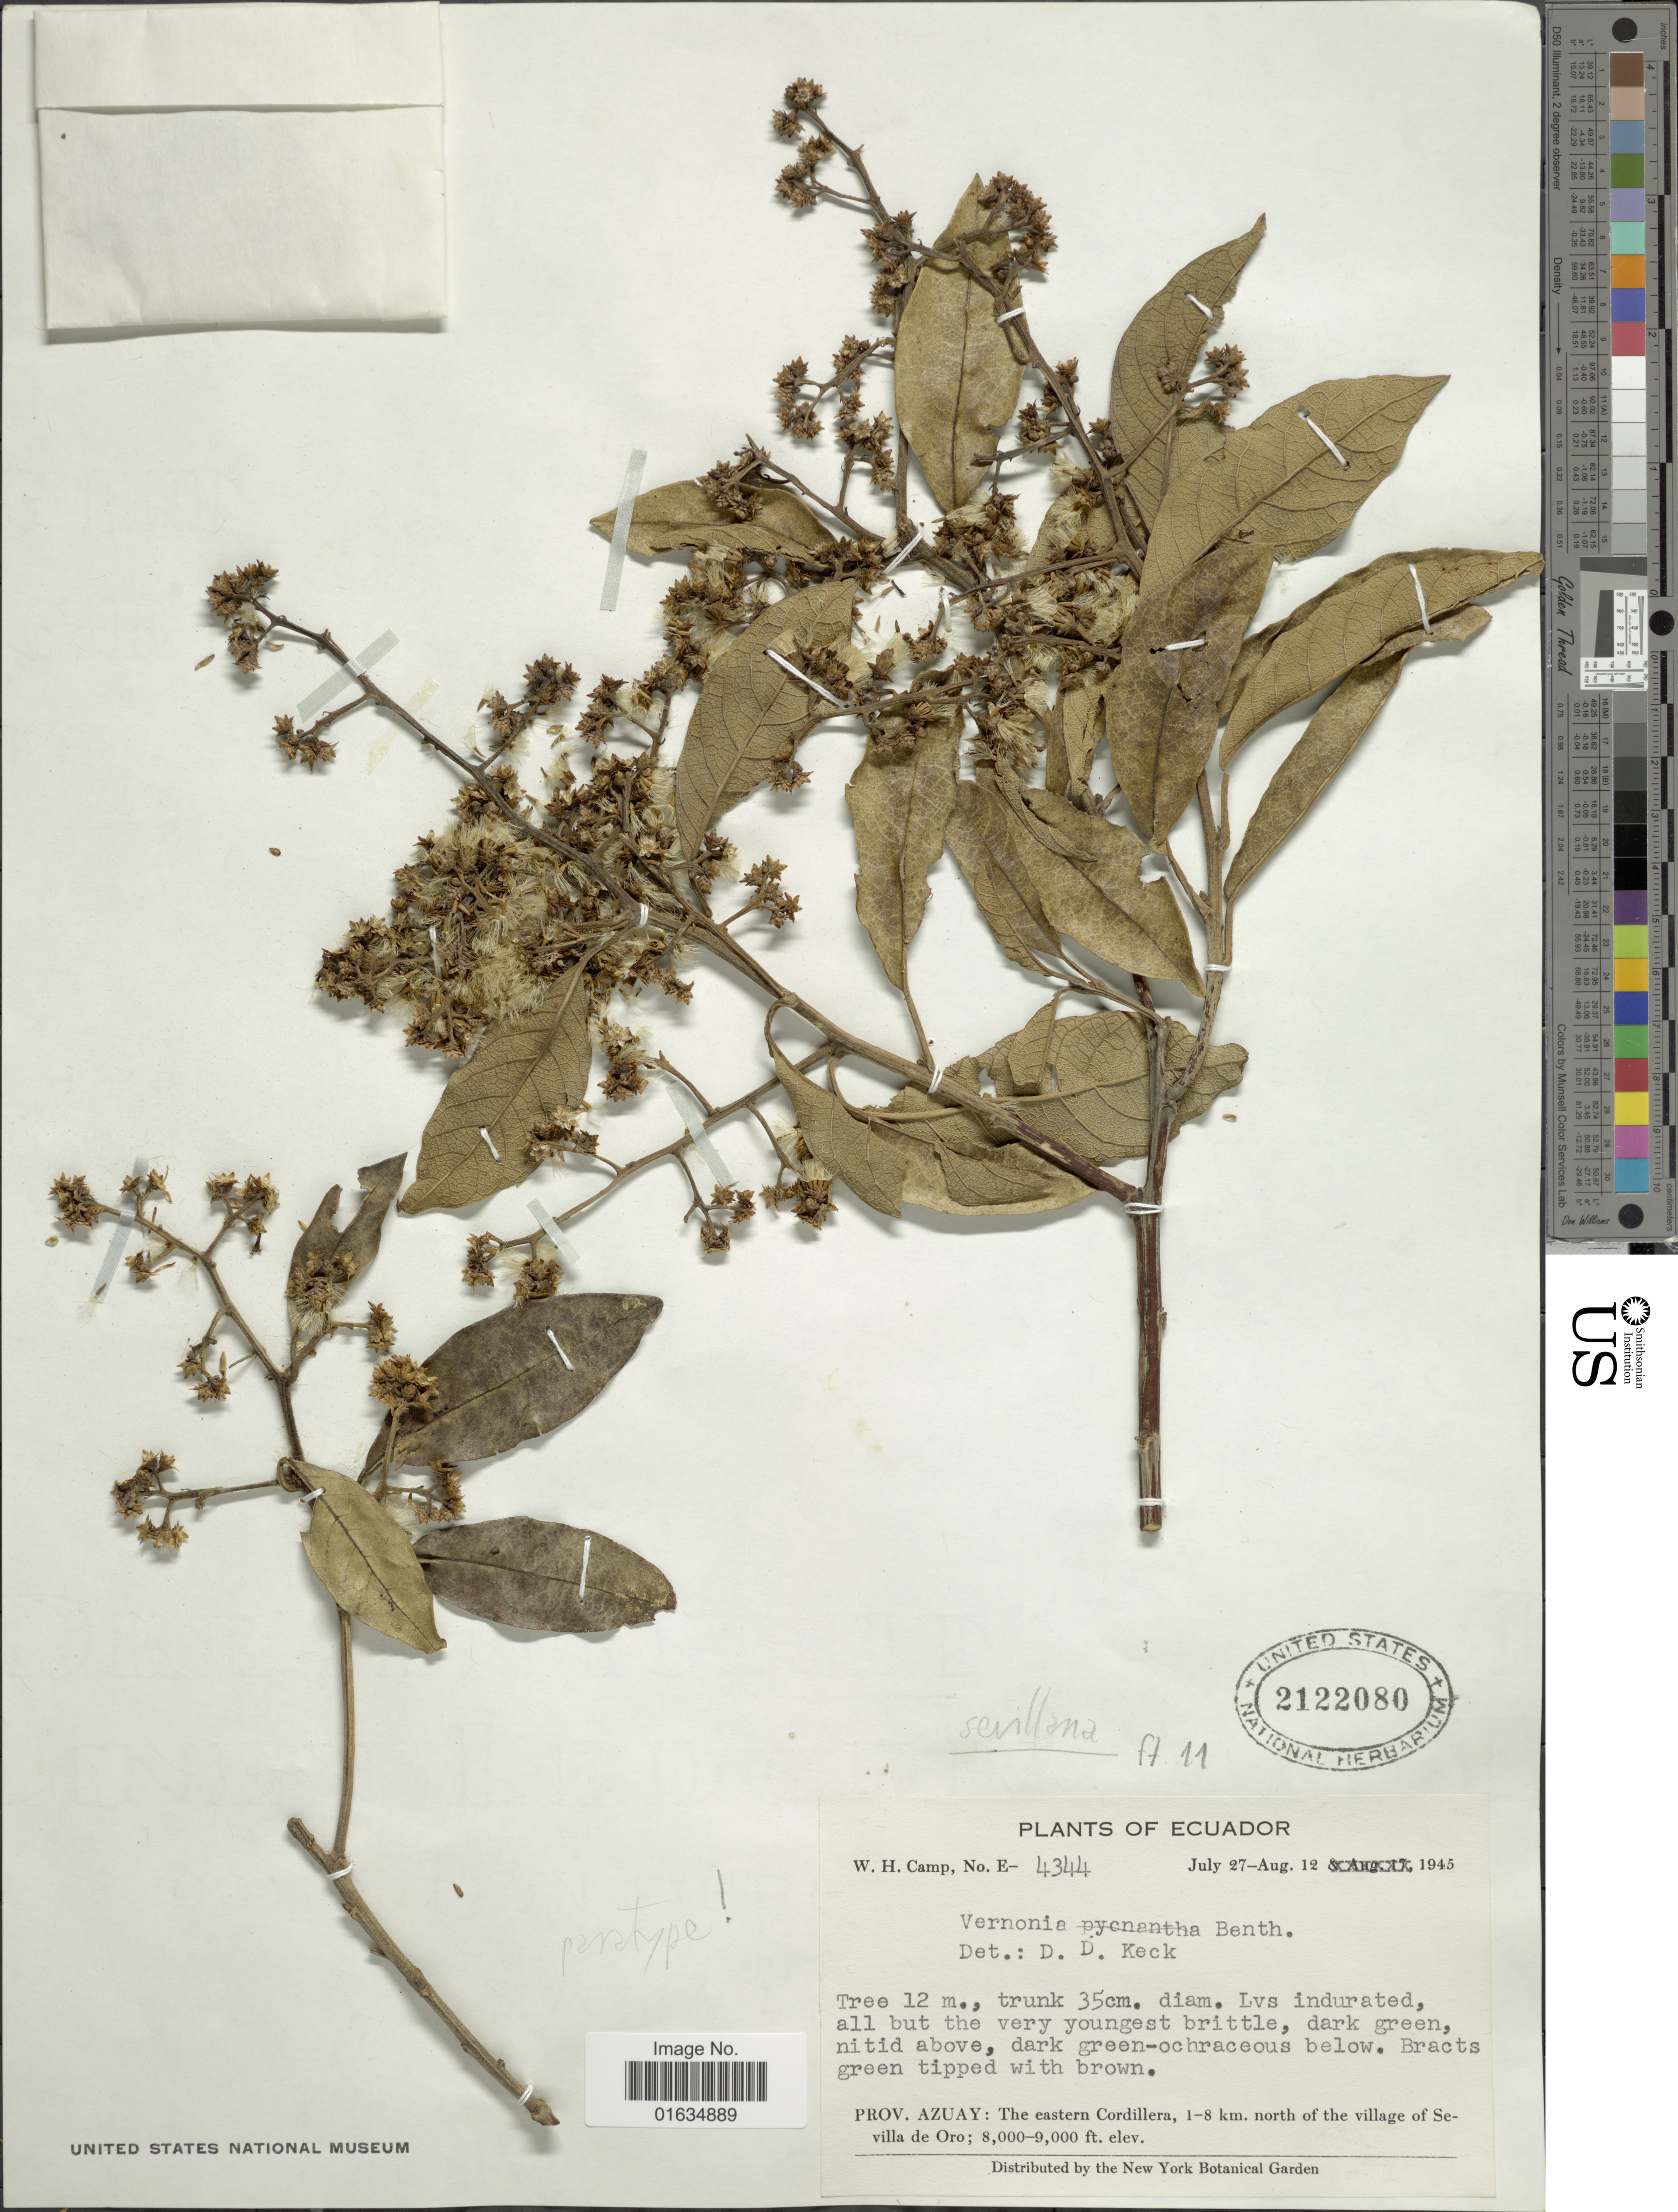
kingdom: Plantae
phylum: Tracheophyta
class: Magnoliopsida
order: Asterales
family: Asteraceae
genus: Critoniopsis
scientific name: Critoniopsis floribunda var. sevillana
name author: (Cuatrec.) Haro-C. & H. Rob.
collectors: W. H. Camp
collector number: E-4344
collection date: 1945-07-27/1945-08-12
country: Ecuador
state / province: Azuay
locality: Prov. Azuay, the eastern Cordillera, 1-8 km north of the village of Sevilla de Oro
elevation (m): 2438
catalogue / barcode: US 2122080